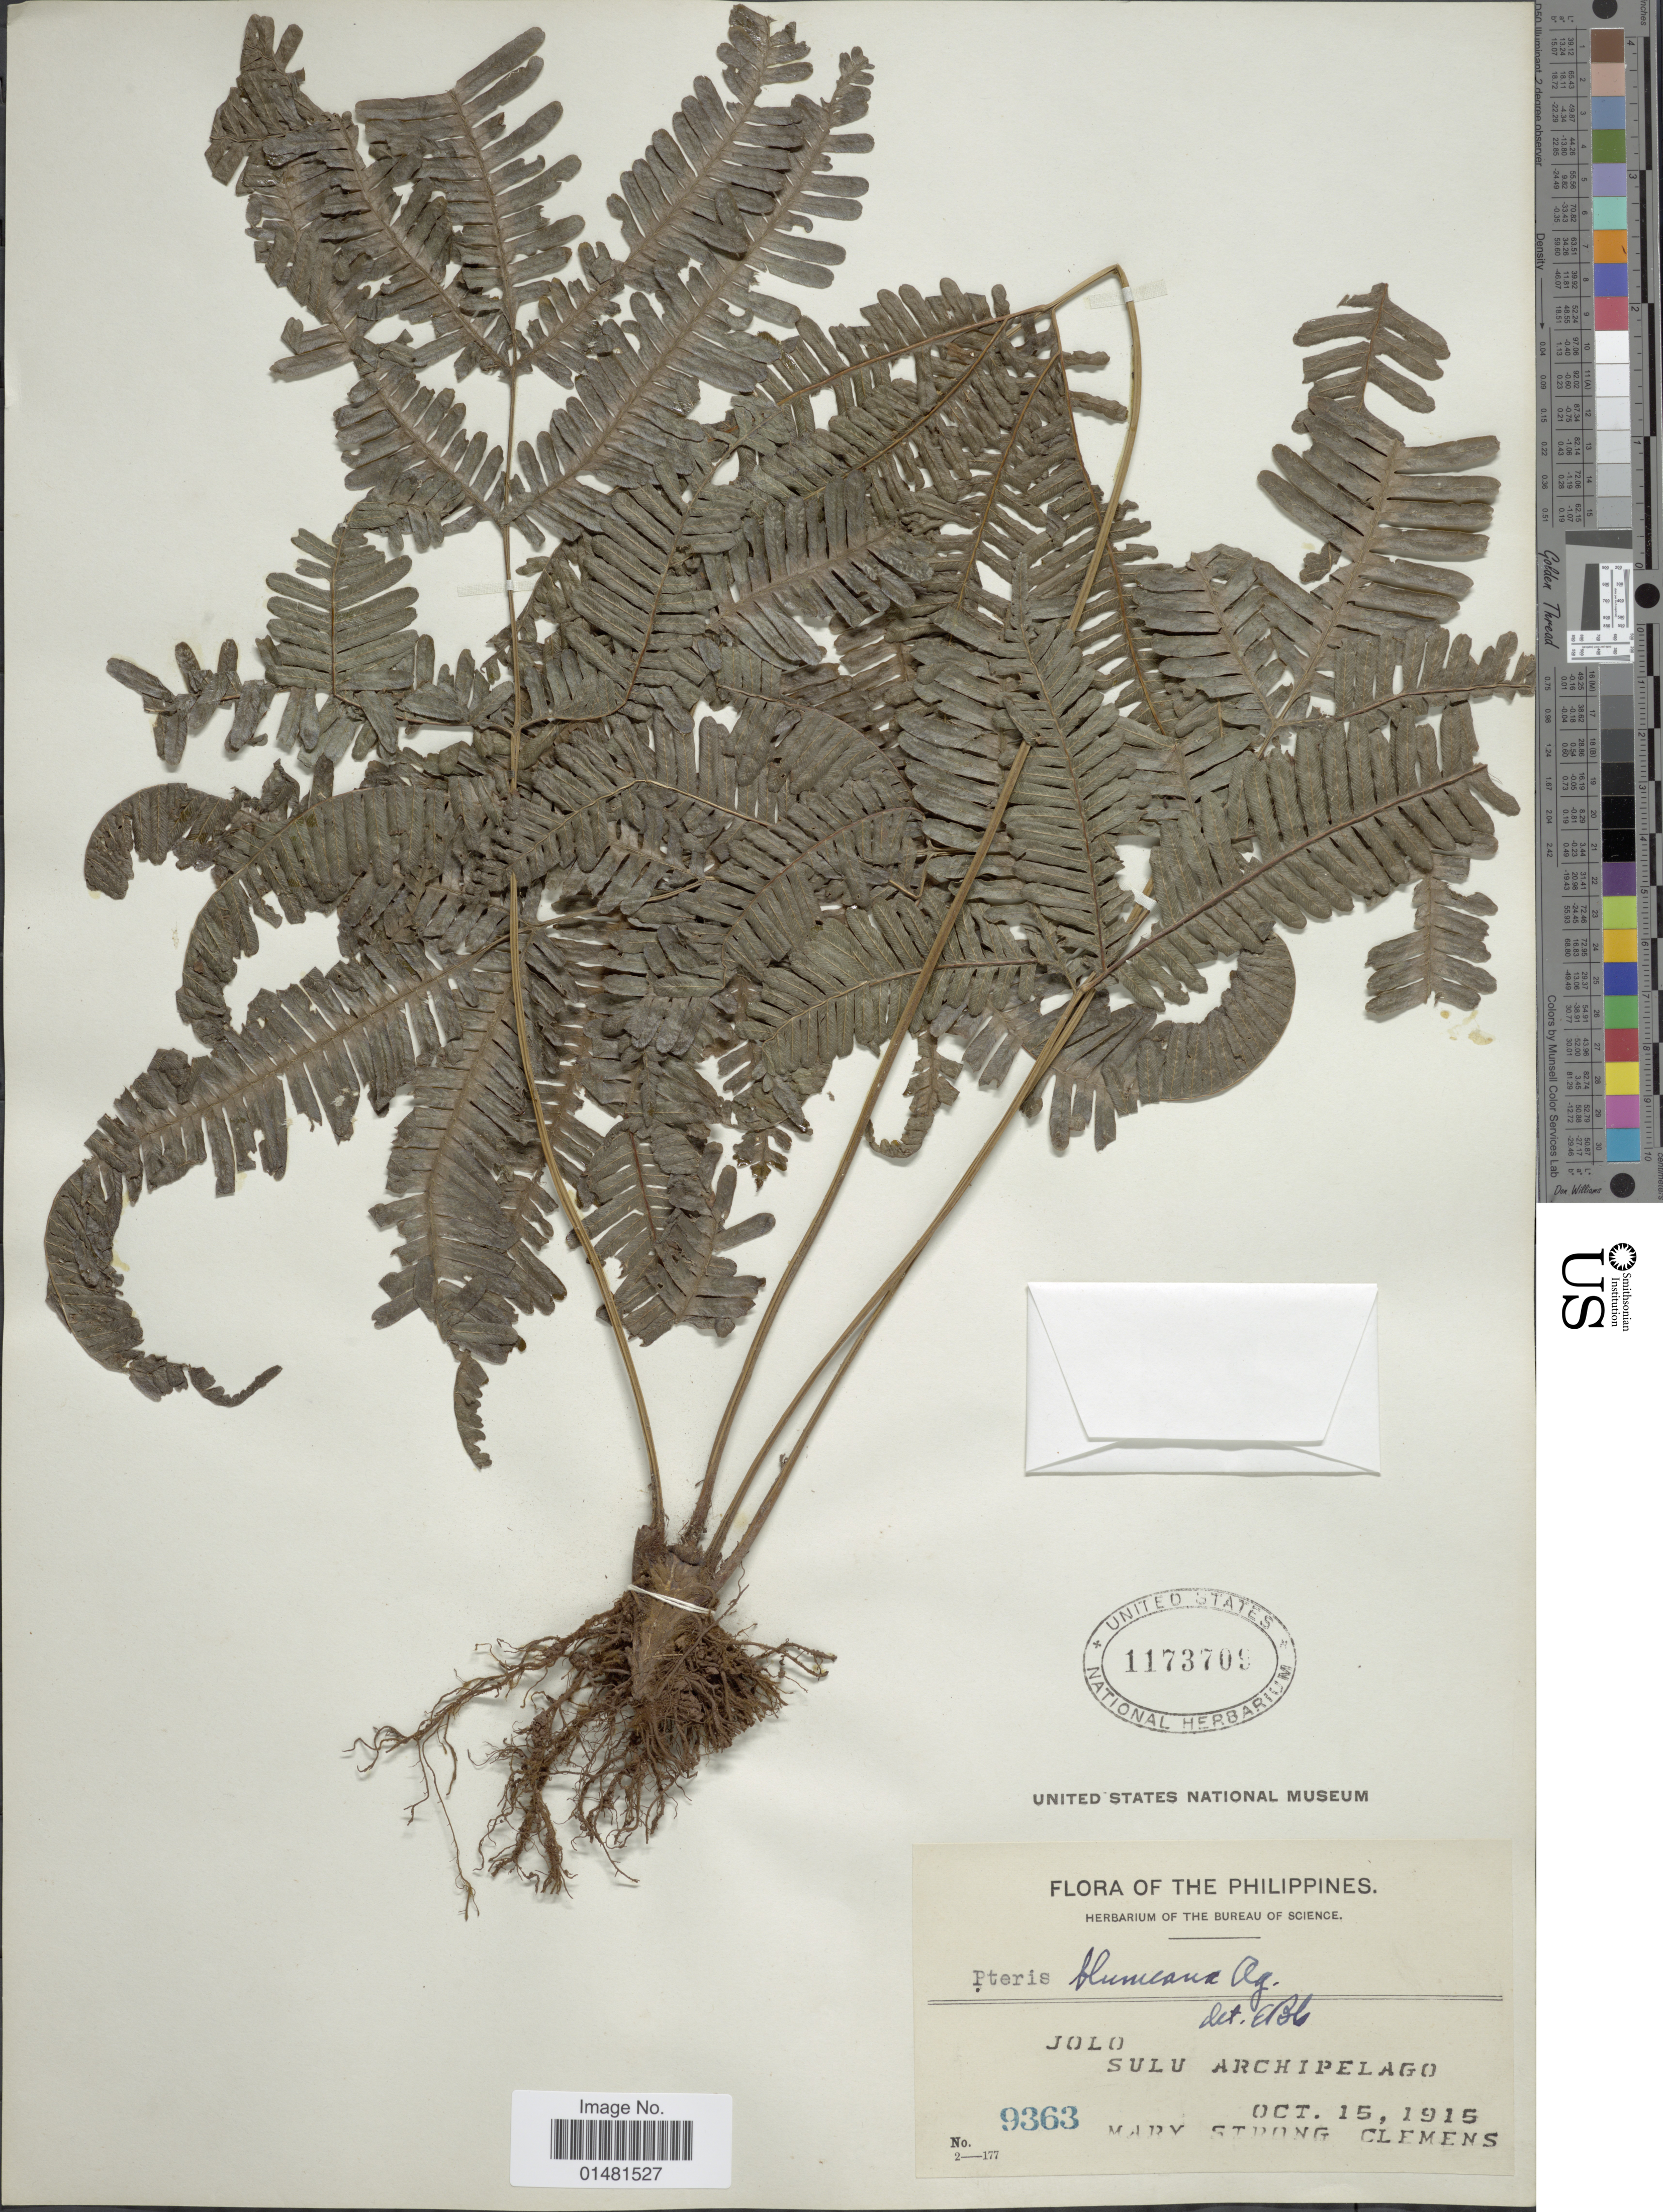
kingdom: Plantae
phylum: Tracheophyta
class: Polypodiopsida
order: Polypodiales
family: Pteridaceae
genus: Pteris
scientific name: Pteris blumeana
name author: J. Agardh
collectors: M. S. Clemens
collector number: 9363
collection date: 1915-10-15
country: Philippines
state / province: Muslim Mindanao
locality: Jolo, Sulu Archipelago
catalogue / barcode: US 1173709